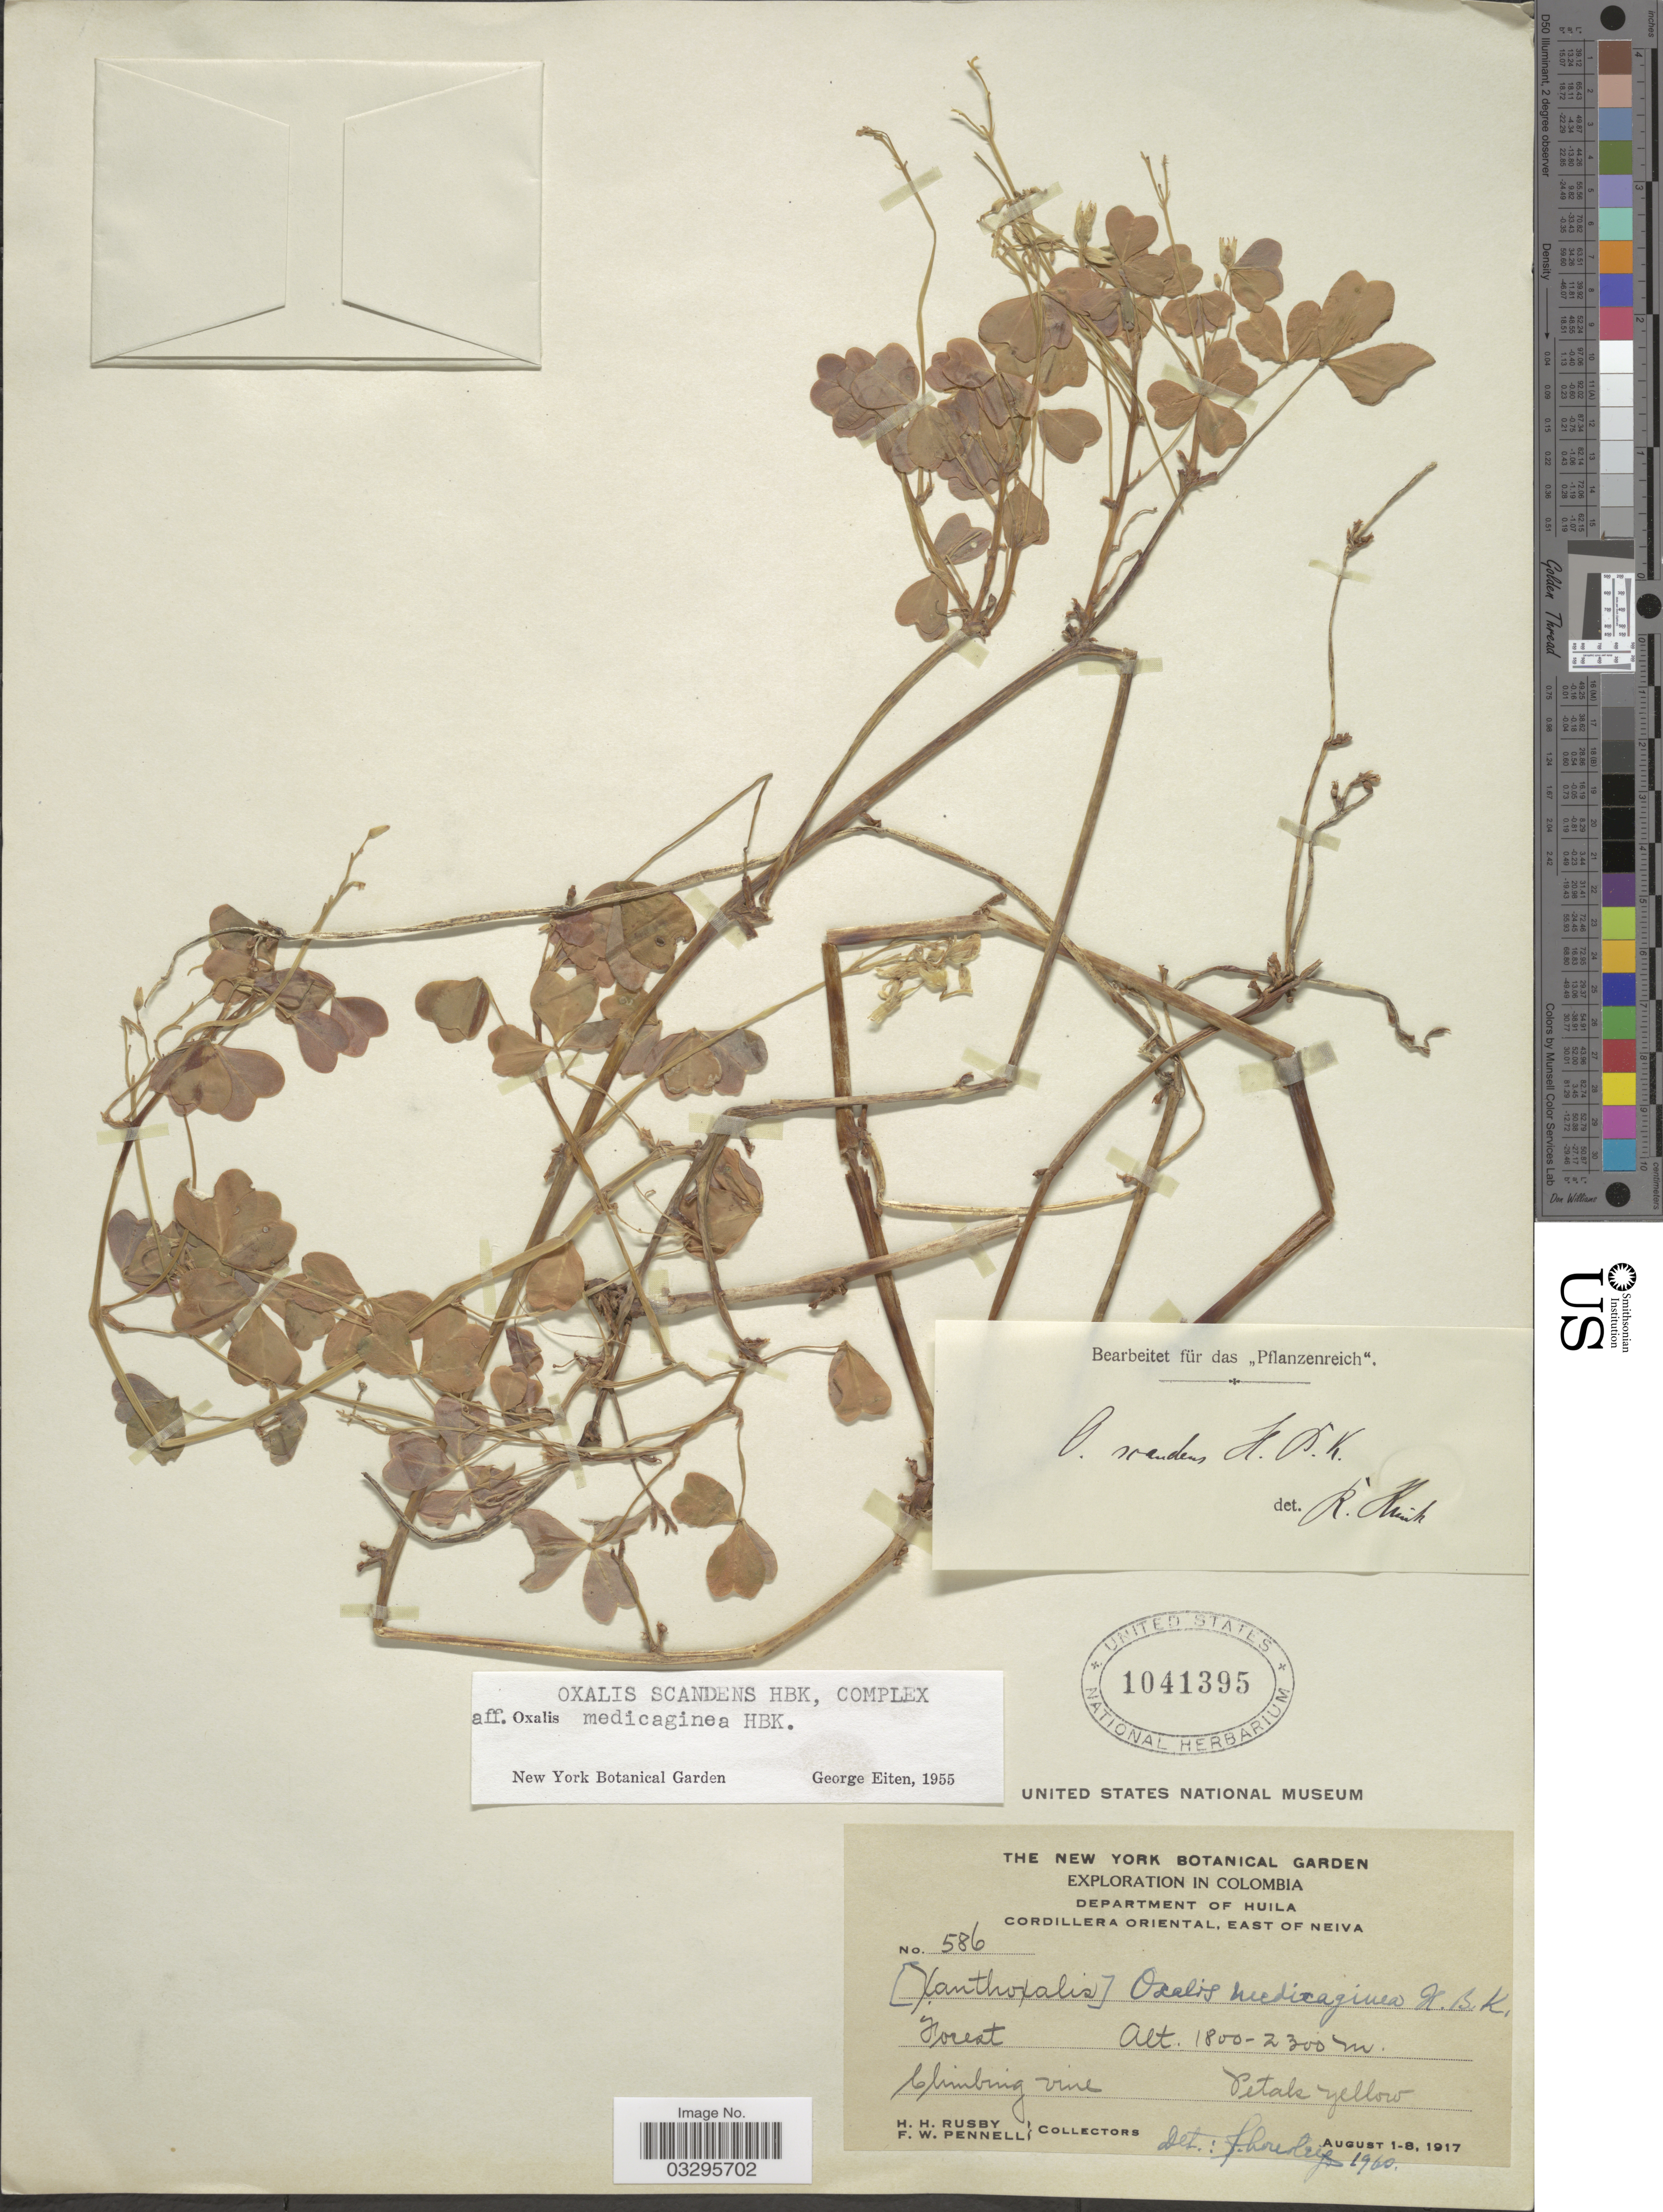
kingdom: Plantae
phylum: Tracheophyta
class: Magnoliopsida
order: Oxalidales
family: Oxalidaceae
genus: Oxalis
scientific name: Oxalis medicaginea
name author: Kunth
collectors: H. H. Rusby & F. W. Pennell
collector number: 586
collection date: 1917-08-01/1917-08-08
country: Colombia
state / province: Huila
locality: Department of Huila, Cordillerea Oriental, East of Neiva.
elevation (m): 1800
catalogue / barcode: US 1041395